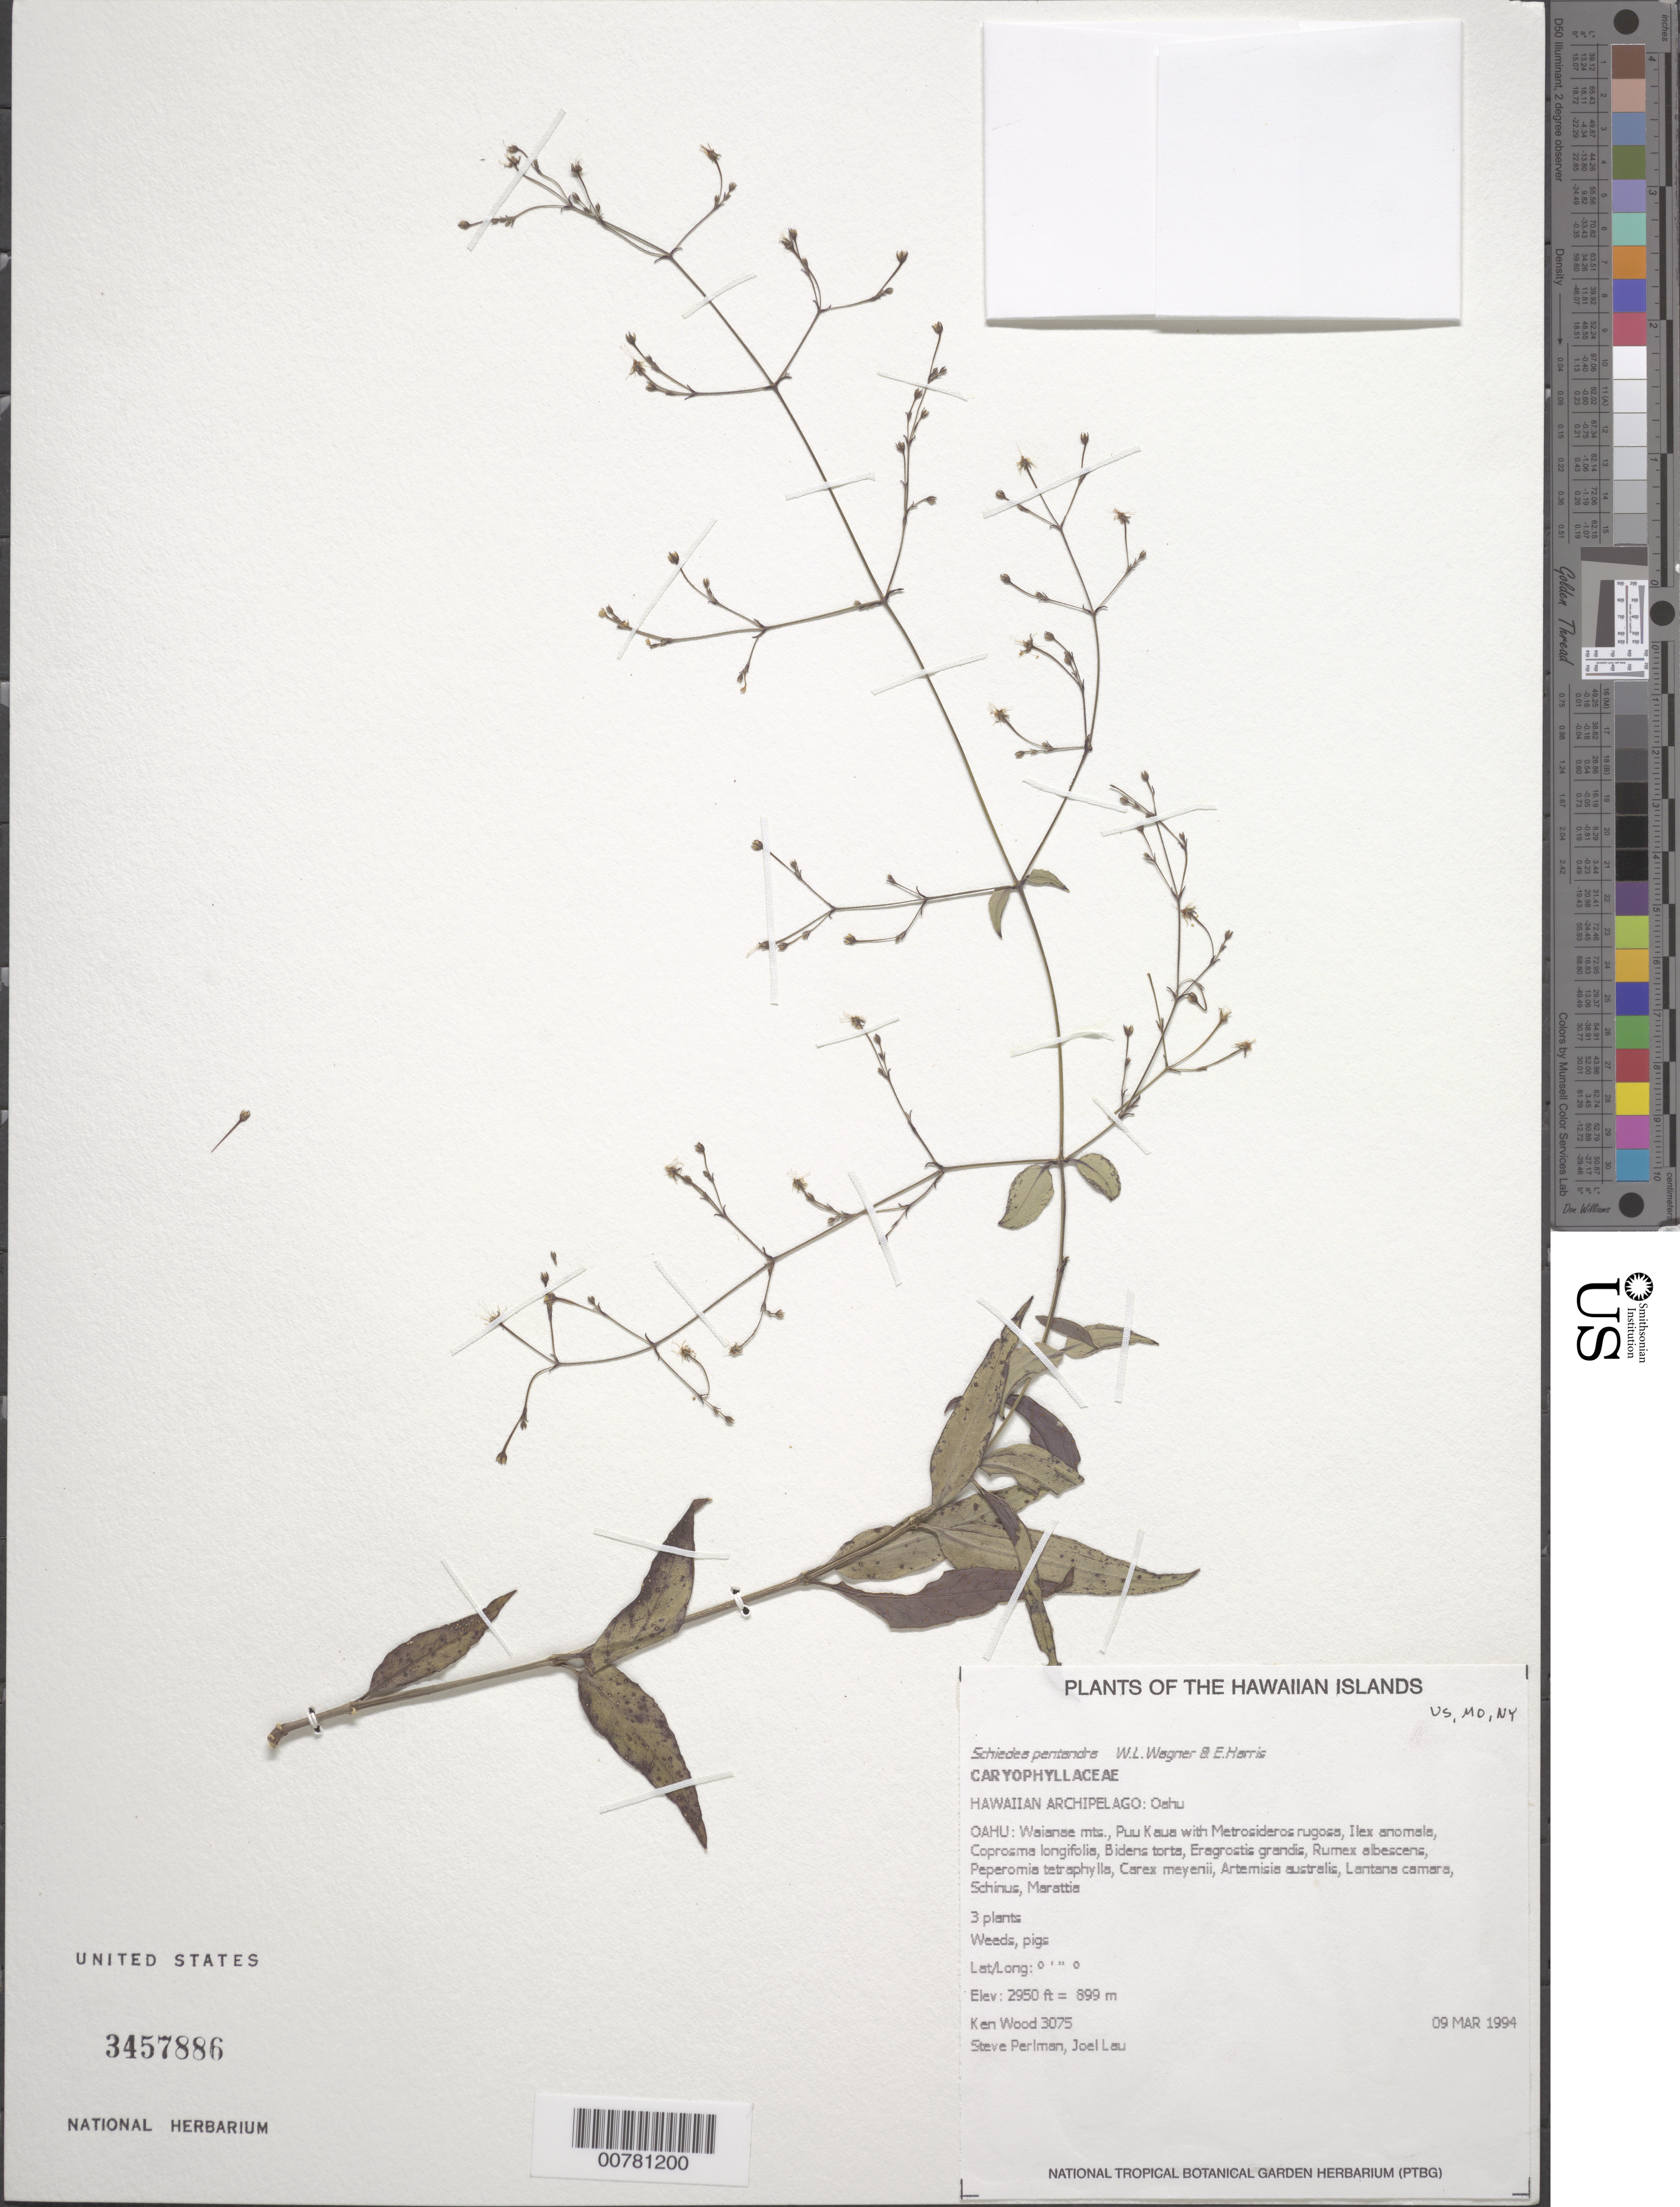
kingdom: Plantae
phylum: Tracheophyta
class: Magnoliopsida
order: Caryophyllales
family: Caryophyllaceae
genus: Schiedea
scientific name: Schiedea pentandra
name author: W.L. Wagner & E.M. Harris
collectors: K. R. Wood, S. P. Perlman & J. Lau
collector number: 3075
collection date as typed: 9 Mar 1994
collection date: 1994-03-09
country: United States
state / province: Hawaii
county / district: Honolulu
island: Oahu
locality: Waianae mountains, Puu Kaua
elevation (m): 899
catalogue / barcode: US 3457886